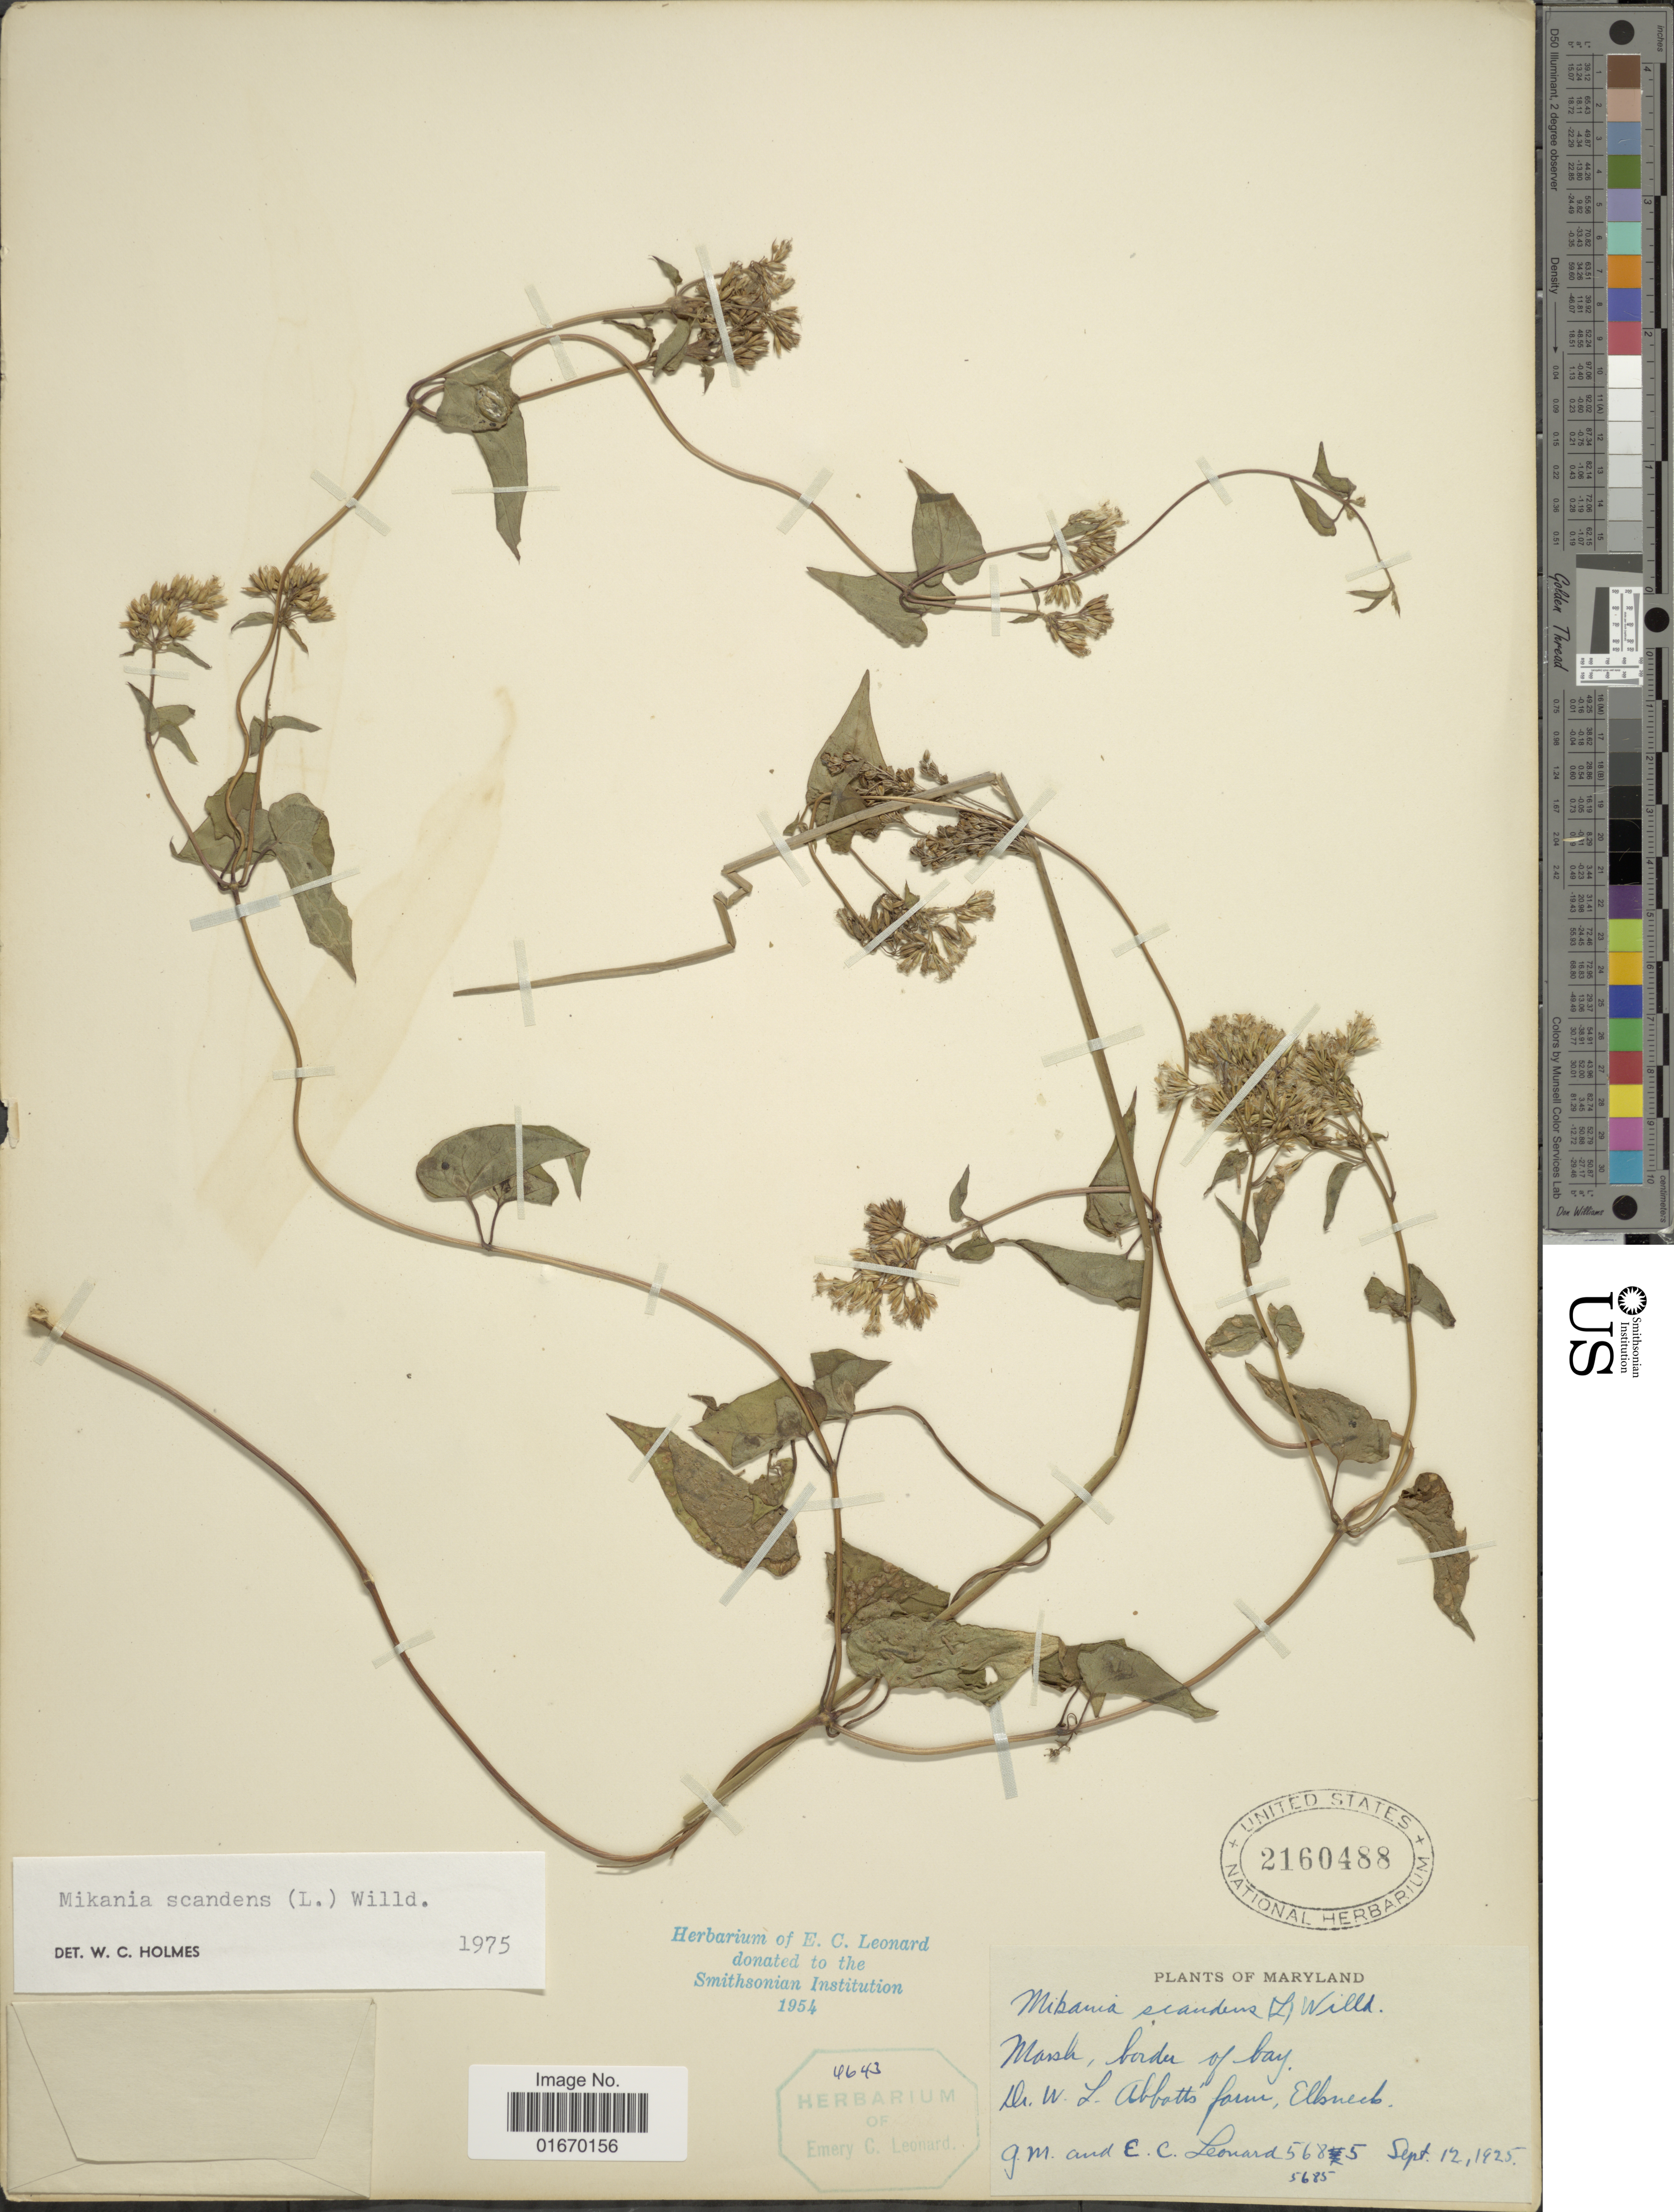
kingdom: Plantae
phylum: Tracheophyta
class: Magnoliopsida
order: Asterales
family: Asteraceae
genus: Mikania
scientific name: Mikania scandens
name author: (L.) Willd.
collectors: G. M. Leonard & E. C. Leonard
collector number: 5685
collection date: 1925-09-12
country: United States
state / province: Maryland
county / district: Cecil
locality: Dr. W. L. Abbatts farm, Elkneck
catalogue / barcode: US 2160488